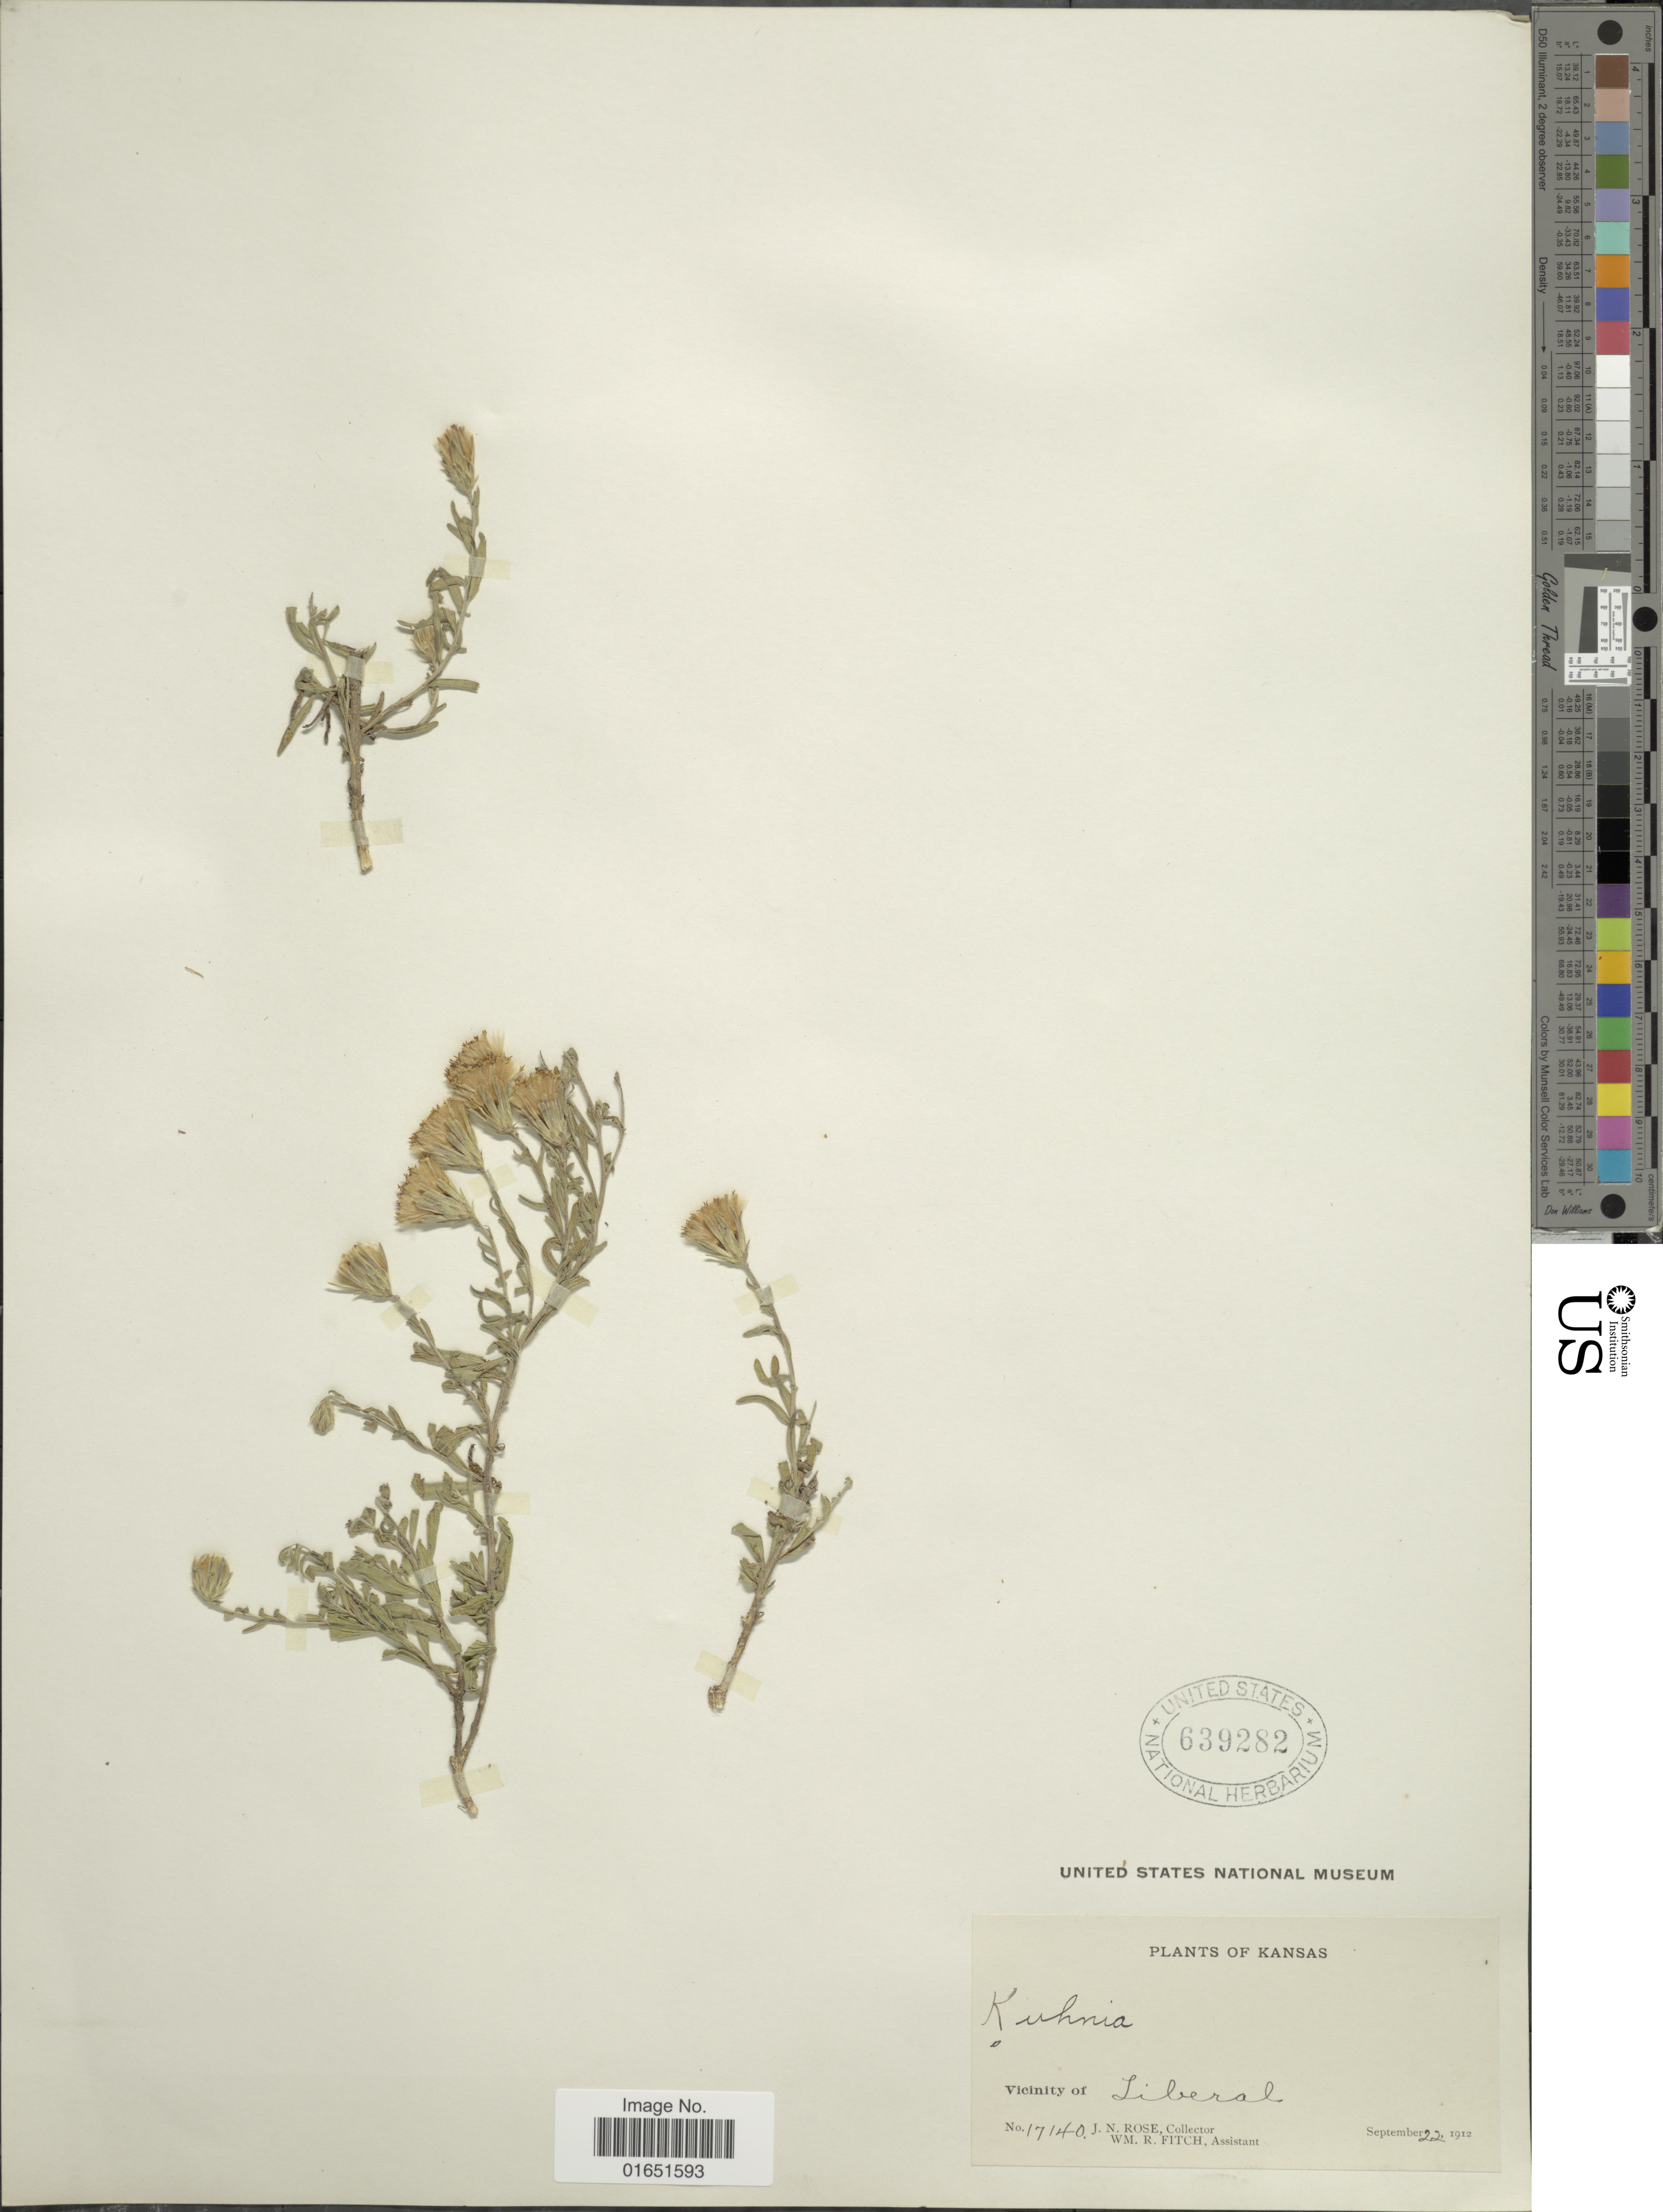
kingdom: Plantae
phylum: Tracheophyta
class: Magnoliopsida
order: Asterales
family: Asteraceae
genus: Brickellia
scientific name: Brickellia sp.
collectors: J. N. Rose & W. R. Fitch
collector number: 17140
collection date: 1912-09-22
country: United States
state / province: Kansas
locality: Vicinity of Liberal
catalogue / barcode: US 639282